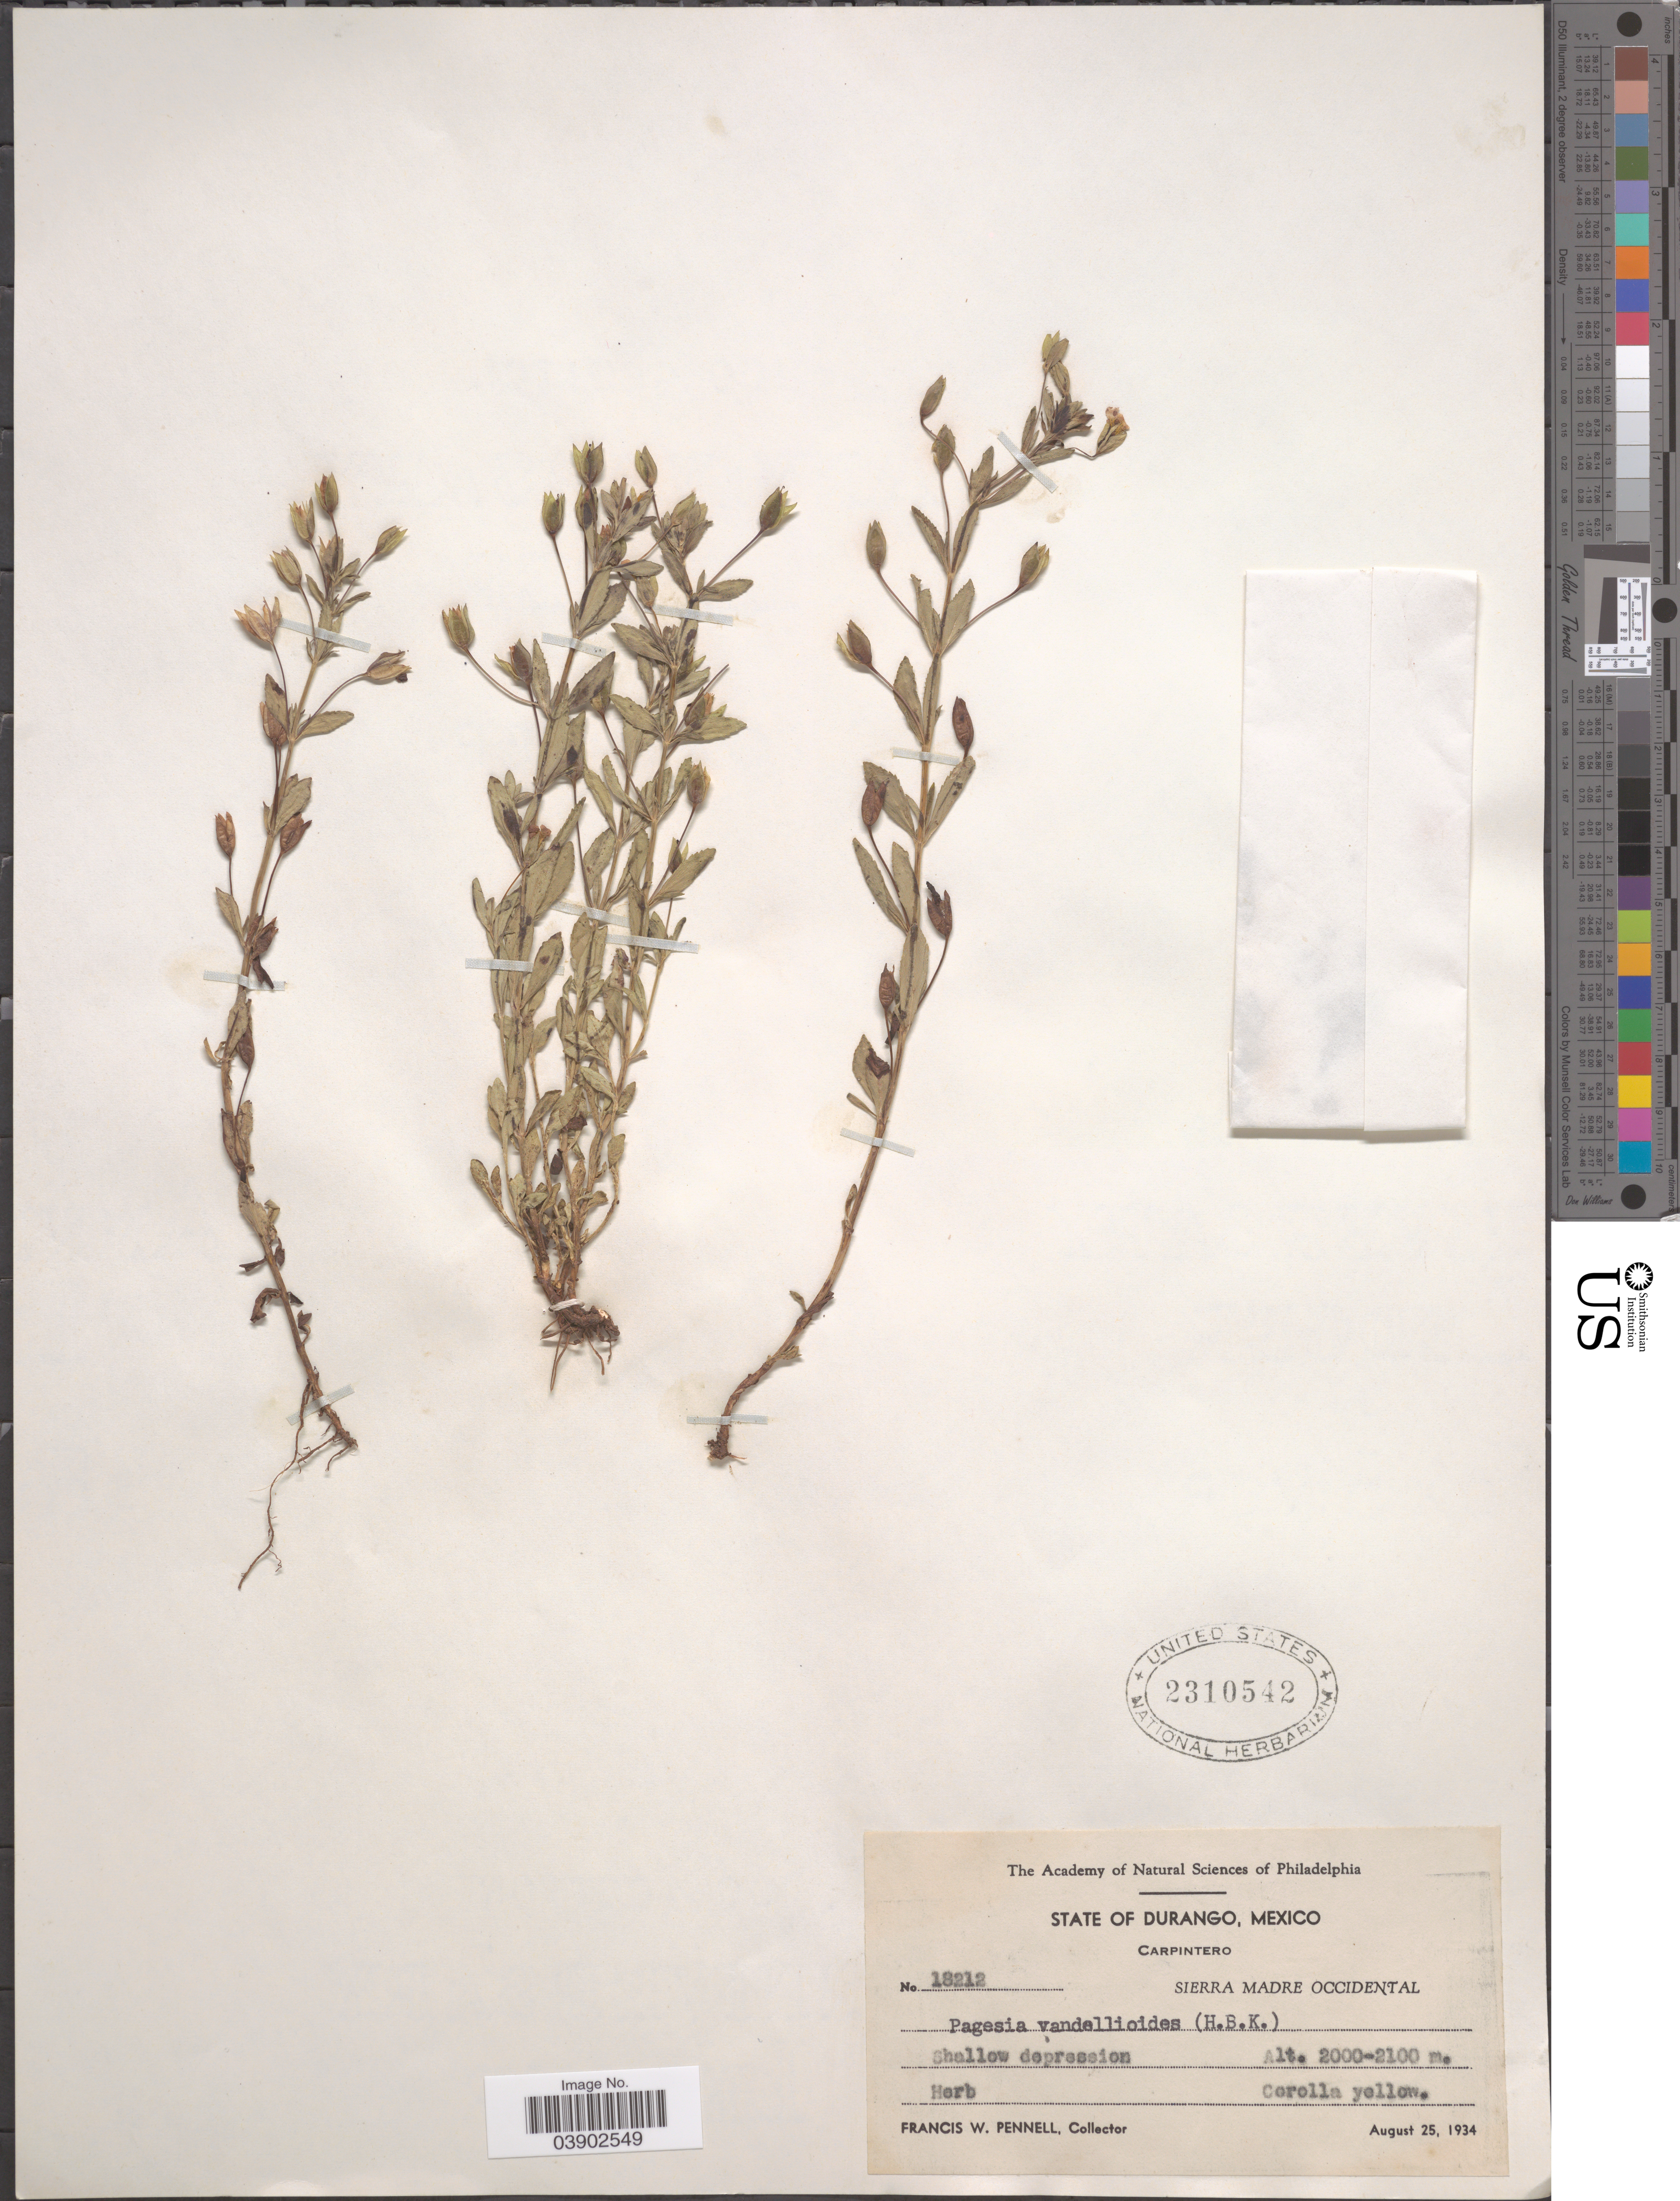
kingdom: Plantae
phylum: Tracheophyta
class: Magnoliopsida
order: Lamiales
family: Plantaginaceae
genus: Mecardonia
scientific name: Mecardonia procumbens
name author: (Mill.) Small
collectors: F. W. Pennell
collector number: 18212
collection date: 1934-08-25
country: Mexico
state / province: Durango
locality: Carpintero. Sierra Madre Occidental.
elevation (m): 2000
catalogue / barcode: US 2310542